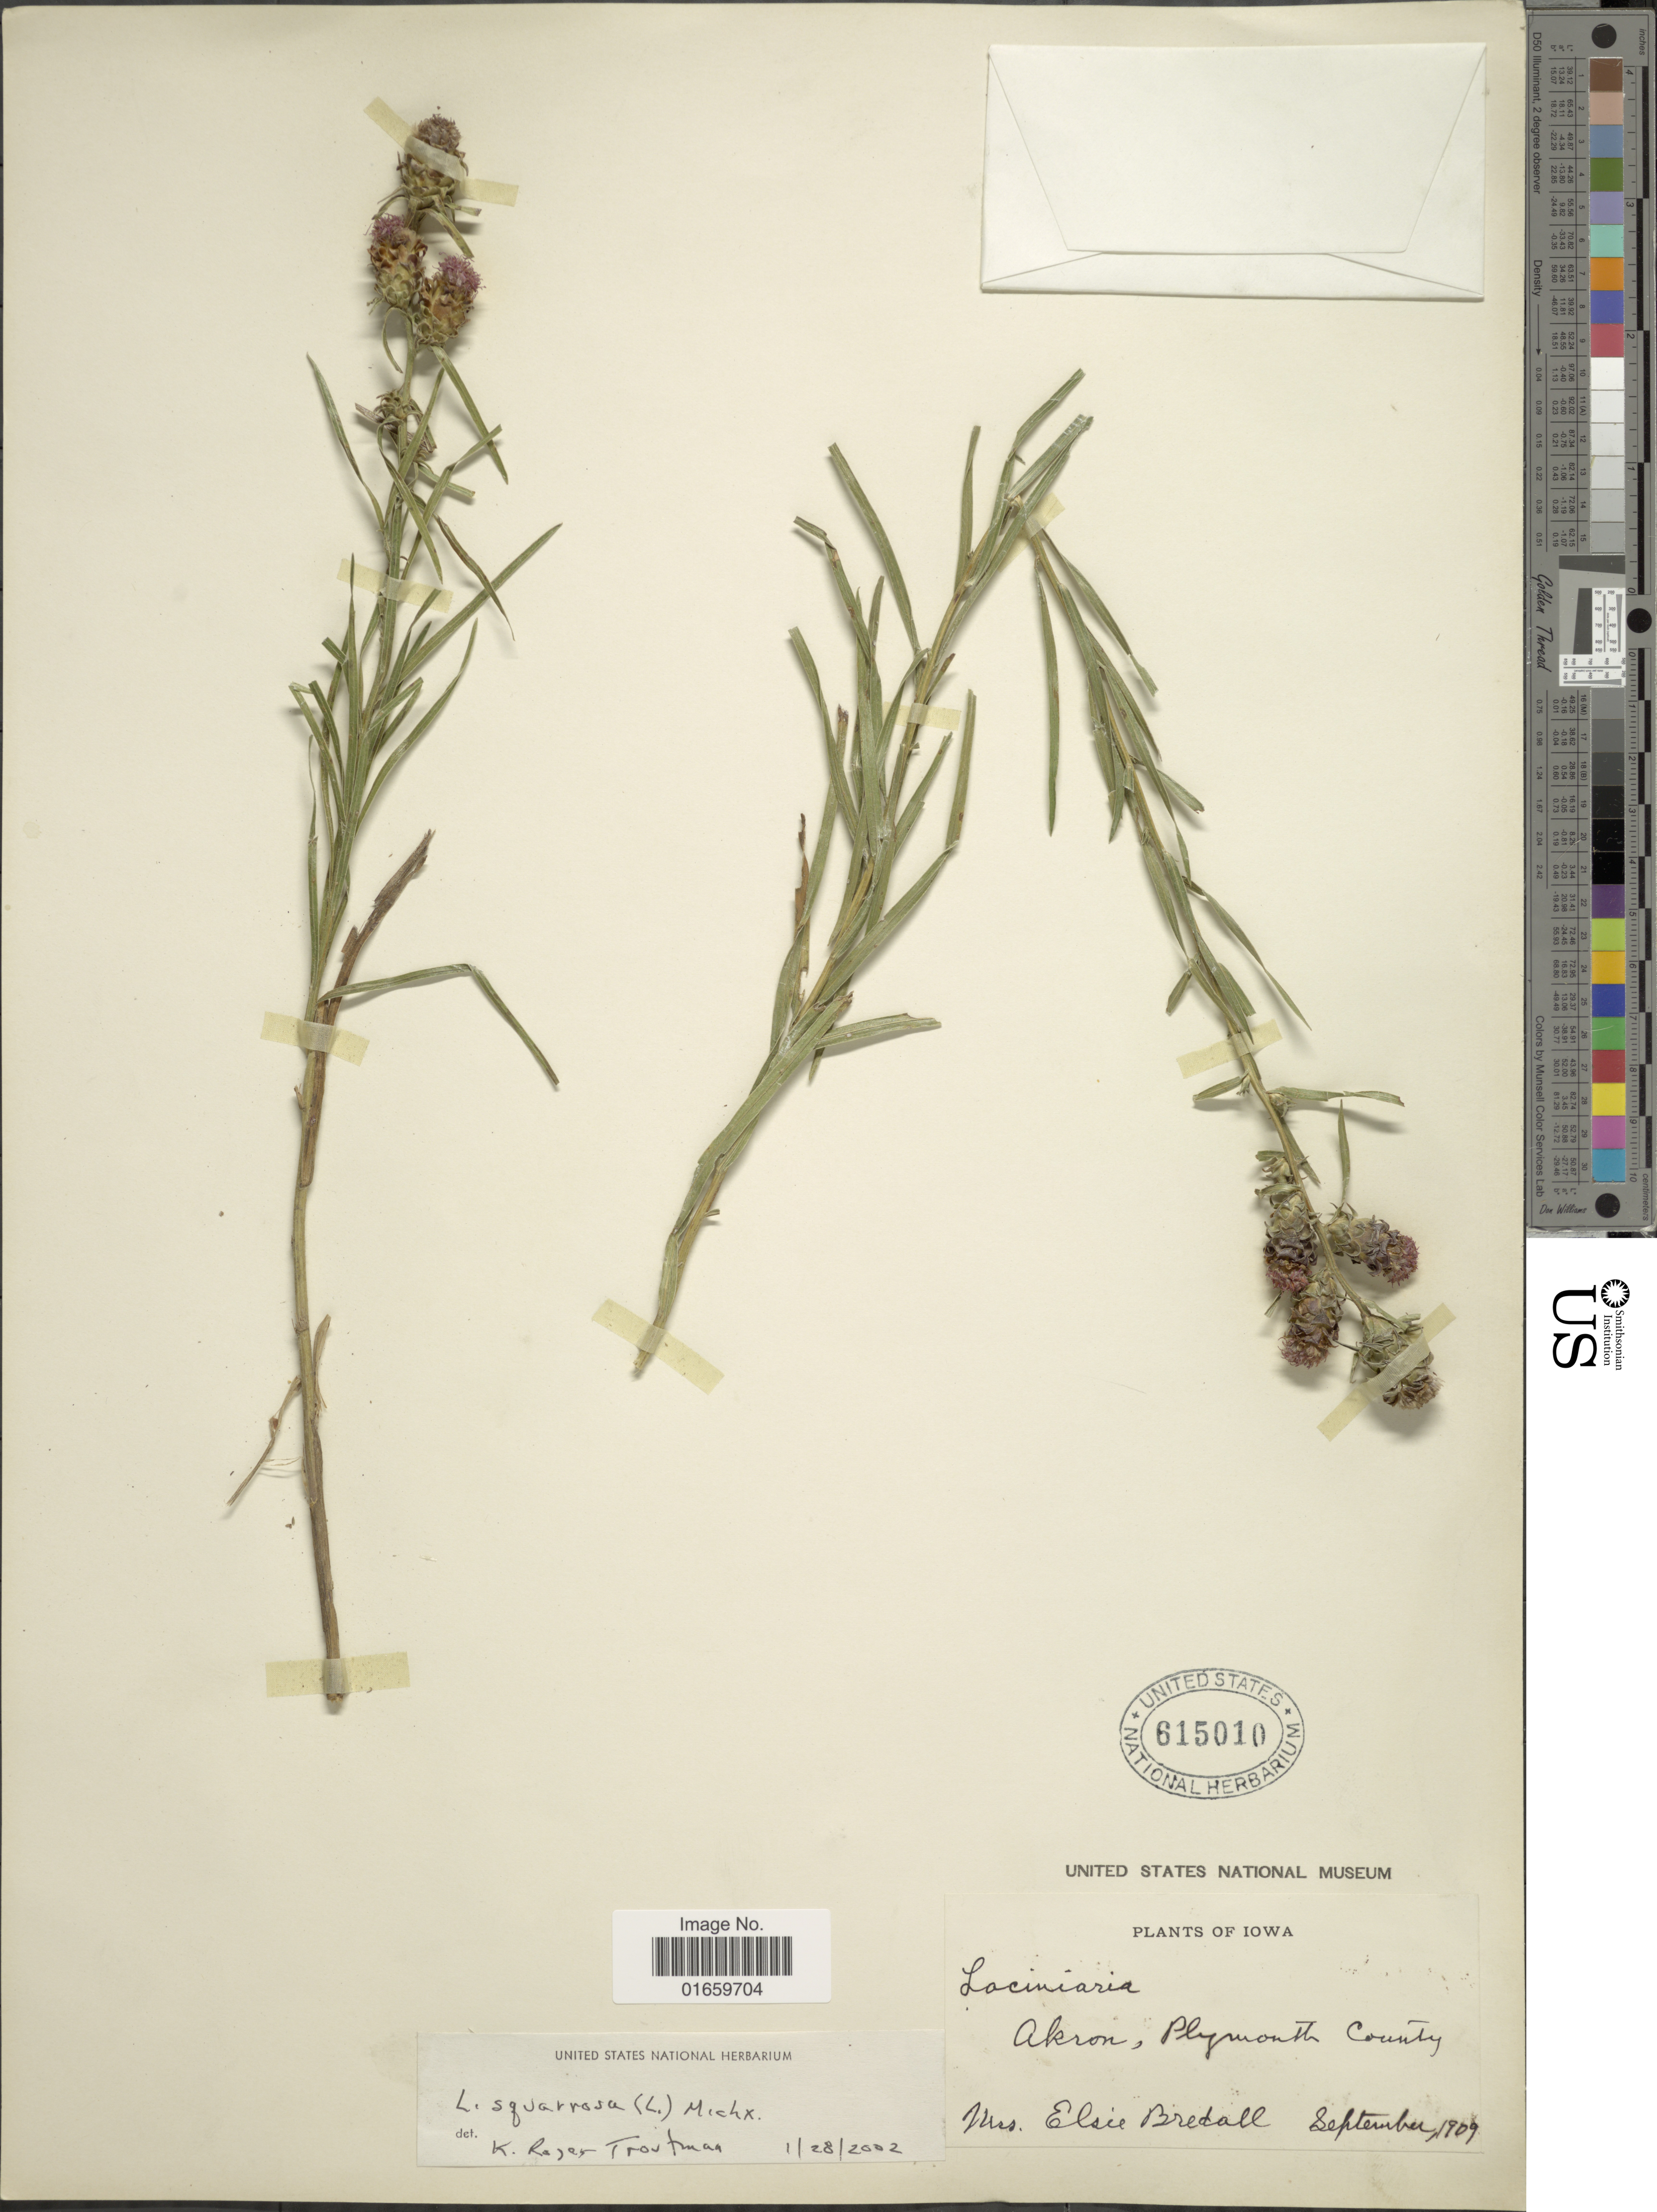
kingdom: Plantae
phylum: Tracheophyta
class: Magnoliopsida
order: Asterales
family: Asteraceae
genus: Liatris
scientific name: Liatris squarrosa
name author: (L.) Michx.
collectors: Mrs. E. Bredall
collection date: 1909-09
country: United States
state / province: Iowa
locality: Akron, Plymonth County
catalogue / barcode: US 615010